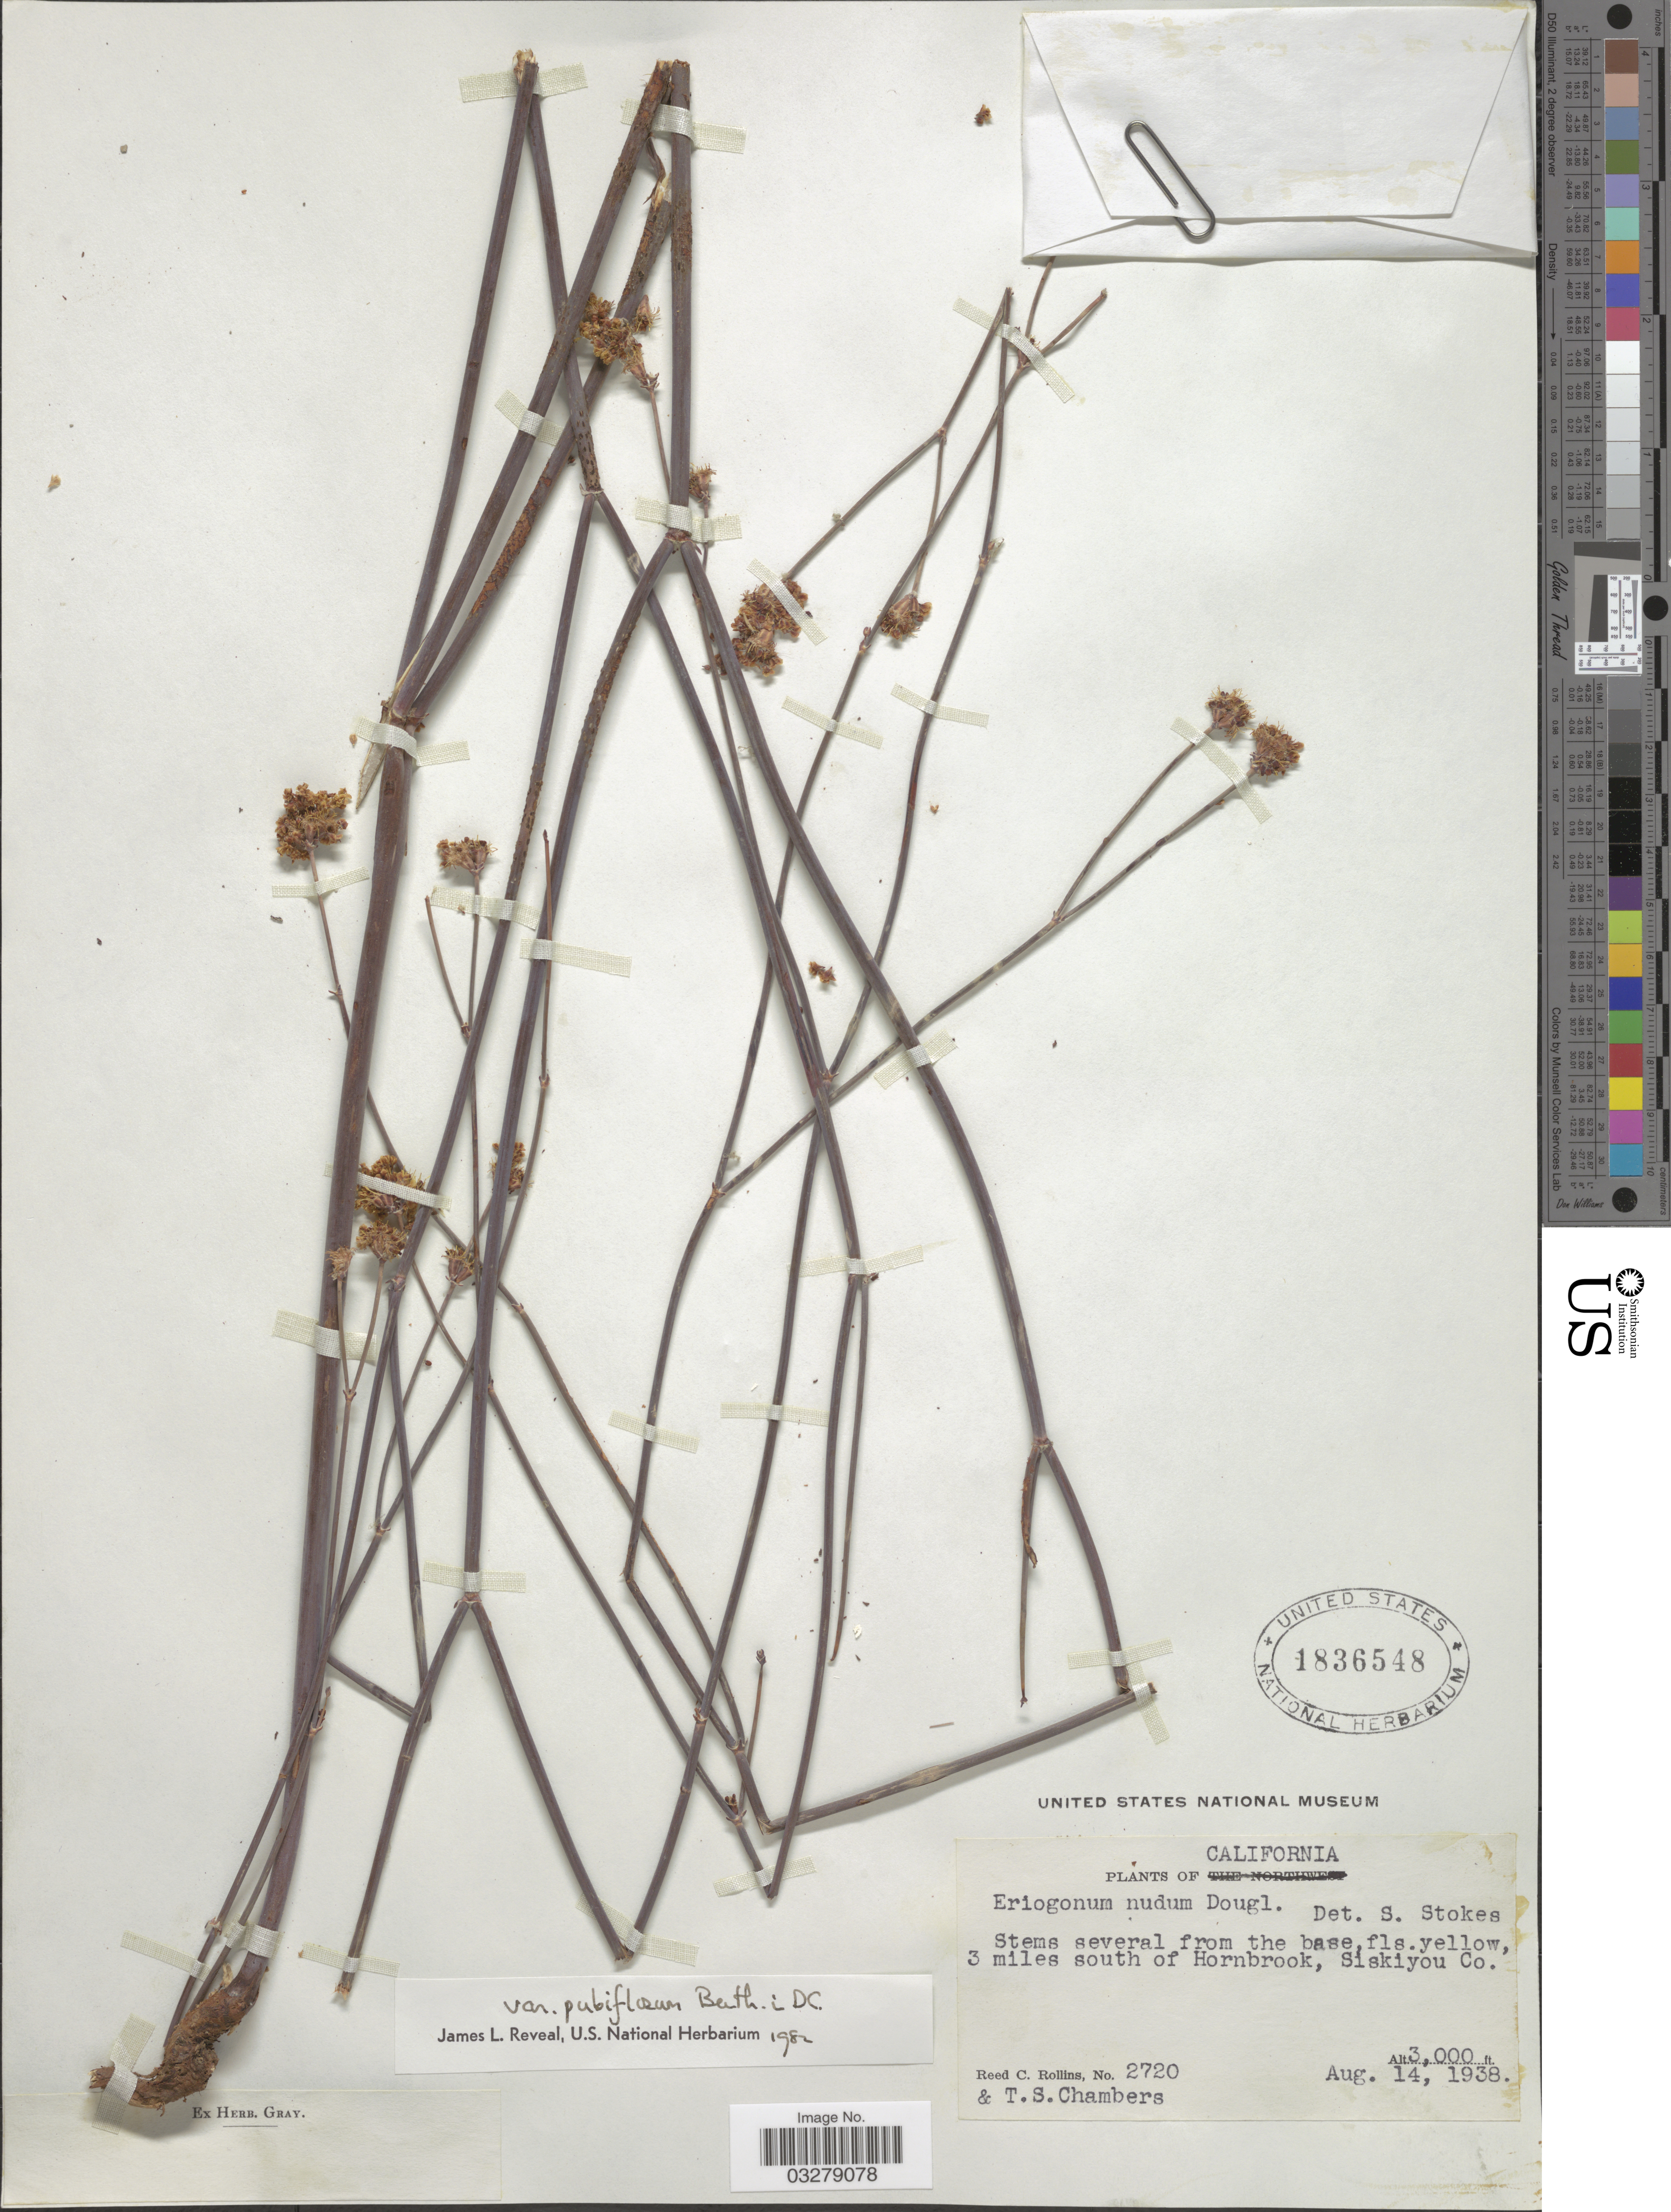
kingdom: Plantae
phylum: Tracheophyta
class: Magnoliopsida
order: Caryophyllales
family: Polygonaceae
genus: Eriogonum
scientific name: Eriogonum nudum var. pubiflorum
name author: Benth. in DC.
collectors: R. C. Rollins & T. Chambers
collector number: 2720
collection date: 1938-08-14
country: United States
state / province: California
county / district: Siskiyou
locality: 3 miles south of Hornbrook, Siskiyou Co.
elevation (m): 914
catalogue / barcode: US 1836548